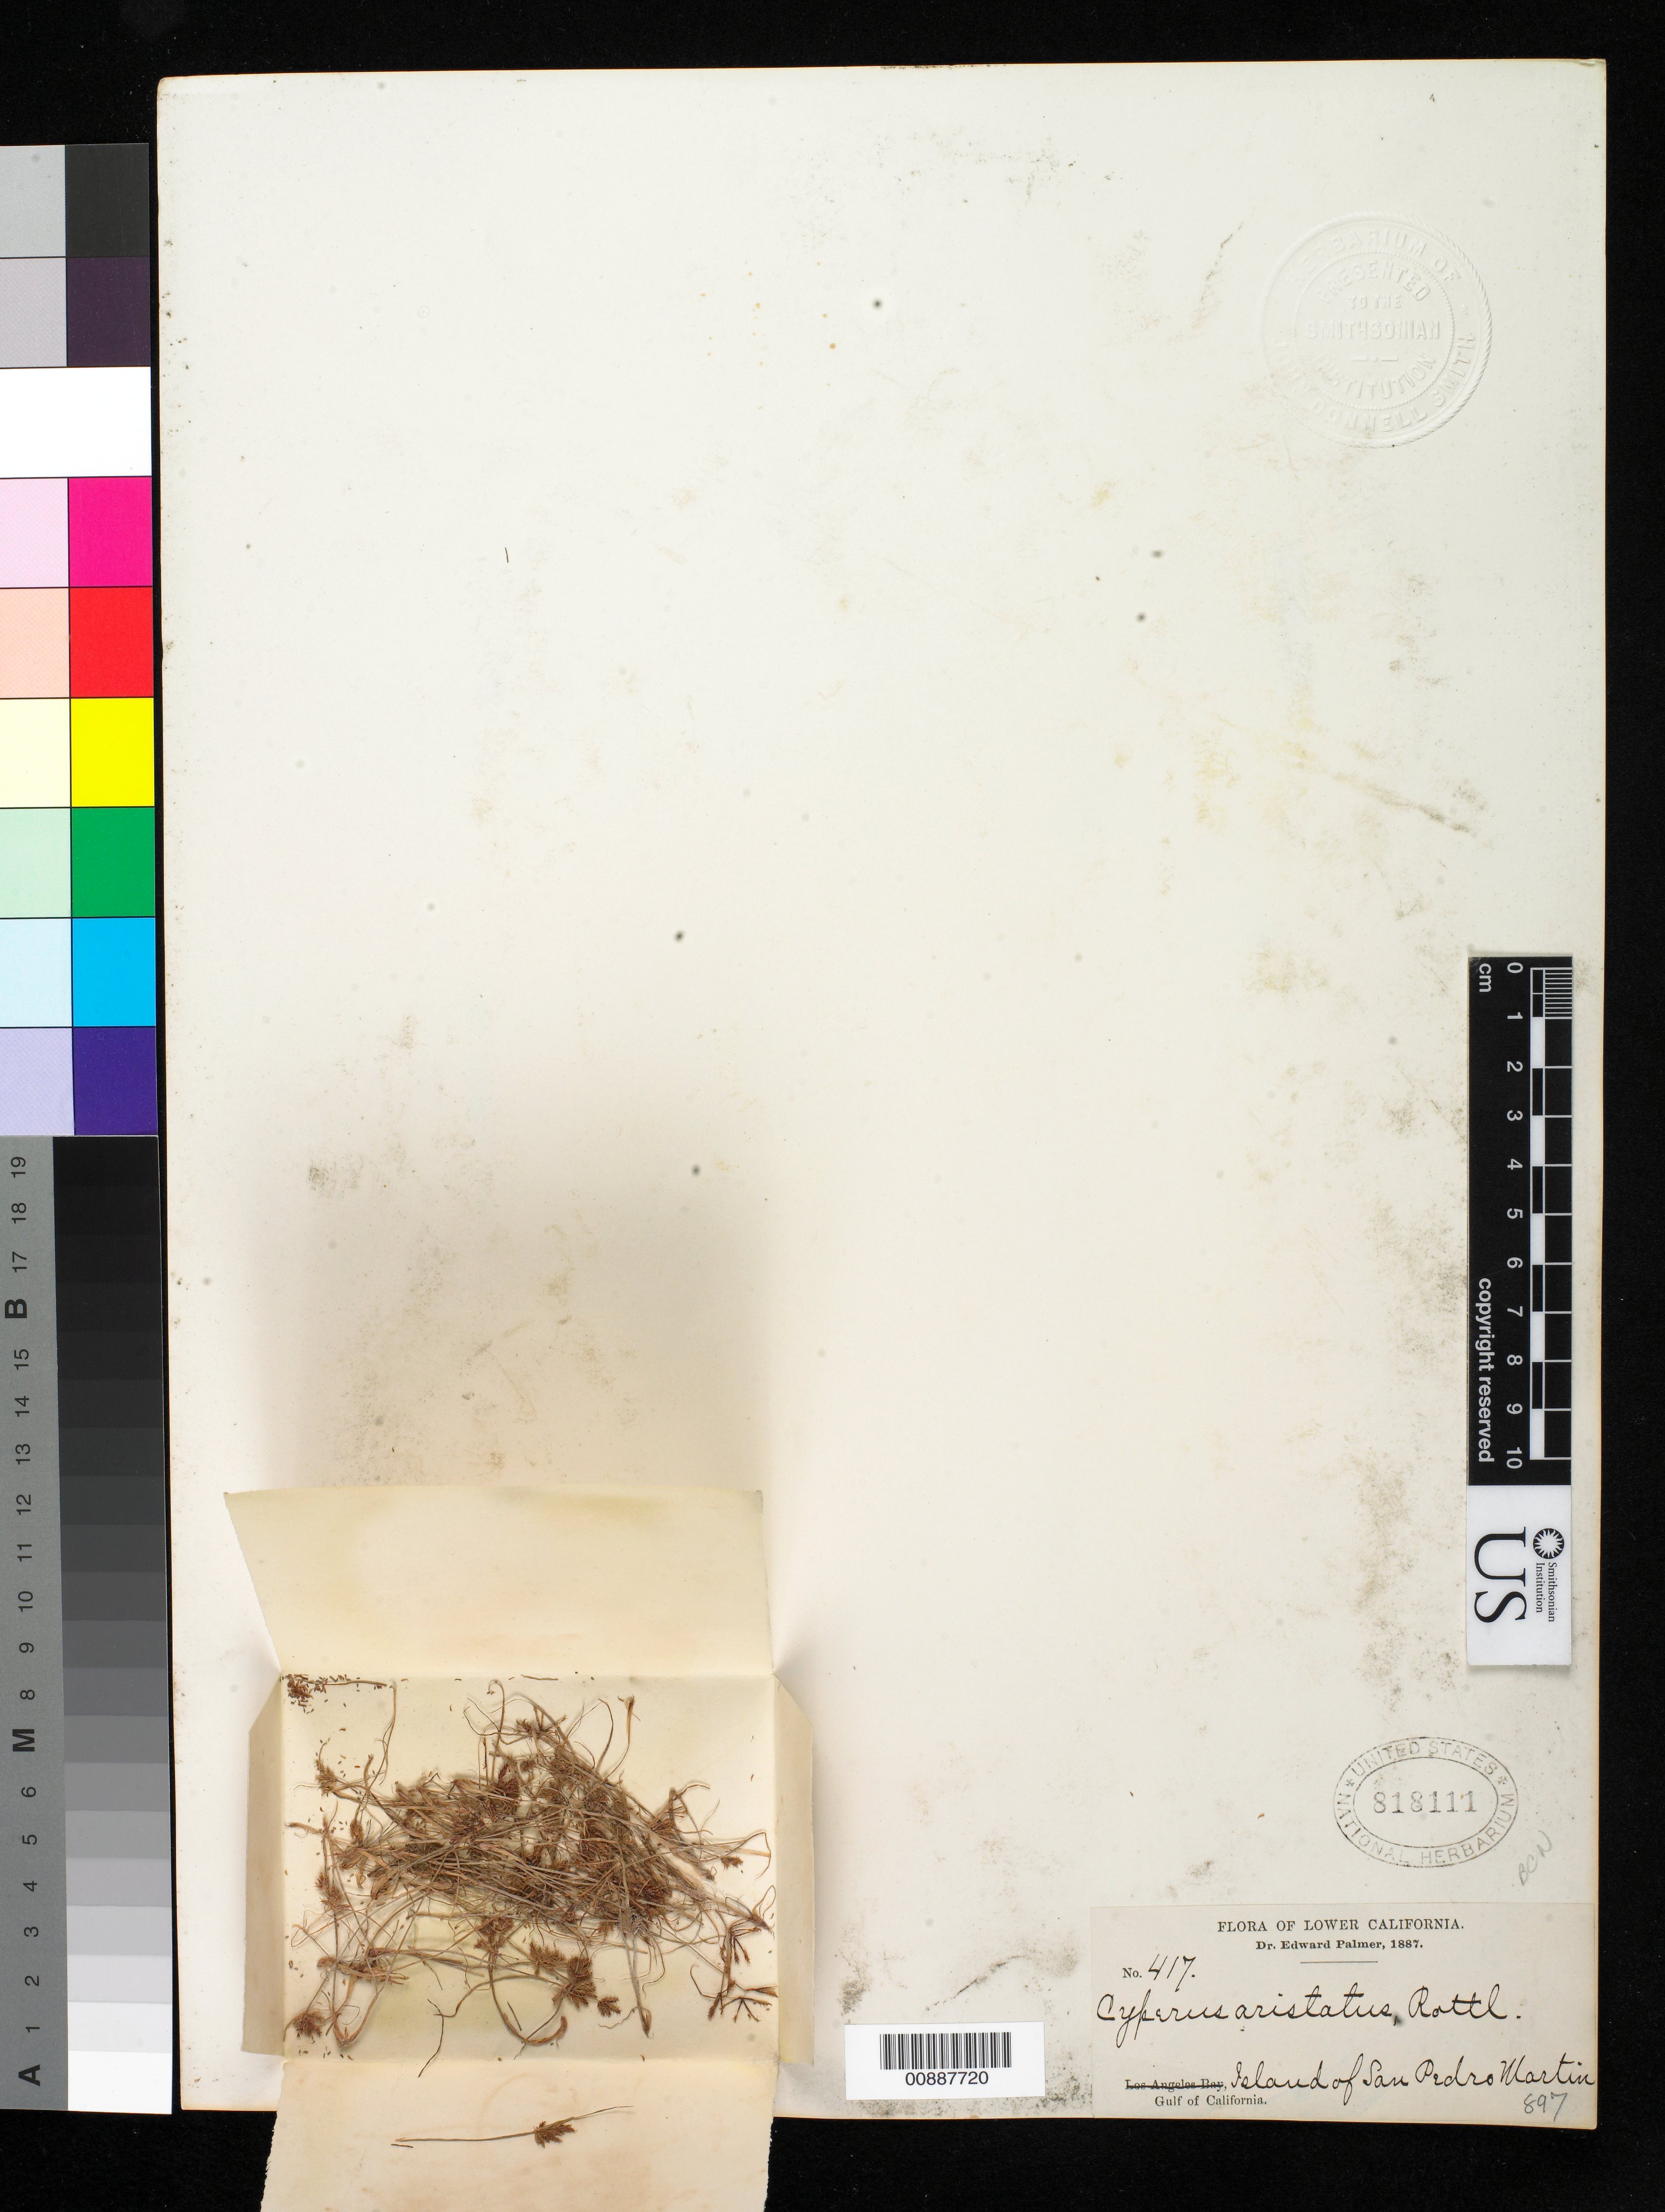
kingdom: Plantae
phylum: Tracheophyta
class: Liliopsida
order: Poales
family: Cyperaceae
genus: Cyperus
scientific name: Cyperus squarrosus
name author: L.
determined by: Strong, Mark T., (BOT), Smithsonian Institution - National Museum of Natural History (UNITED STATES)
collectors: E. Palmer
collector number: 417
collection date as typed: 1887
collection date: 1887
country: Mexico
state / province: Sonora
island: San Pedro Mártir I.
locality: Island of San Pedro Mártir, Gulf of California, Baja California.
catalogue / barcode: US 818111